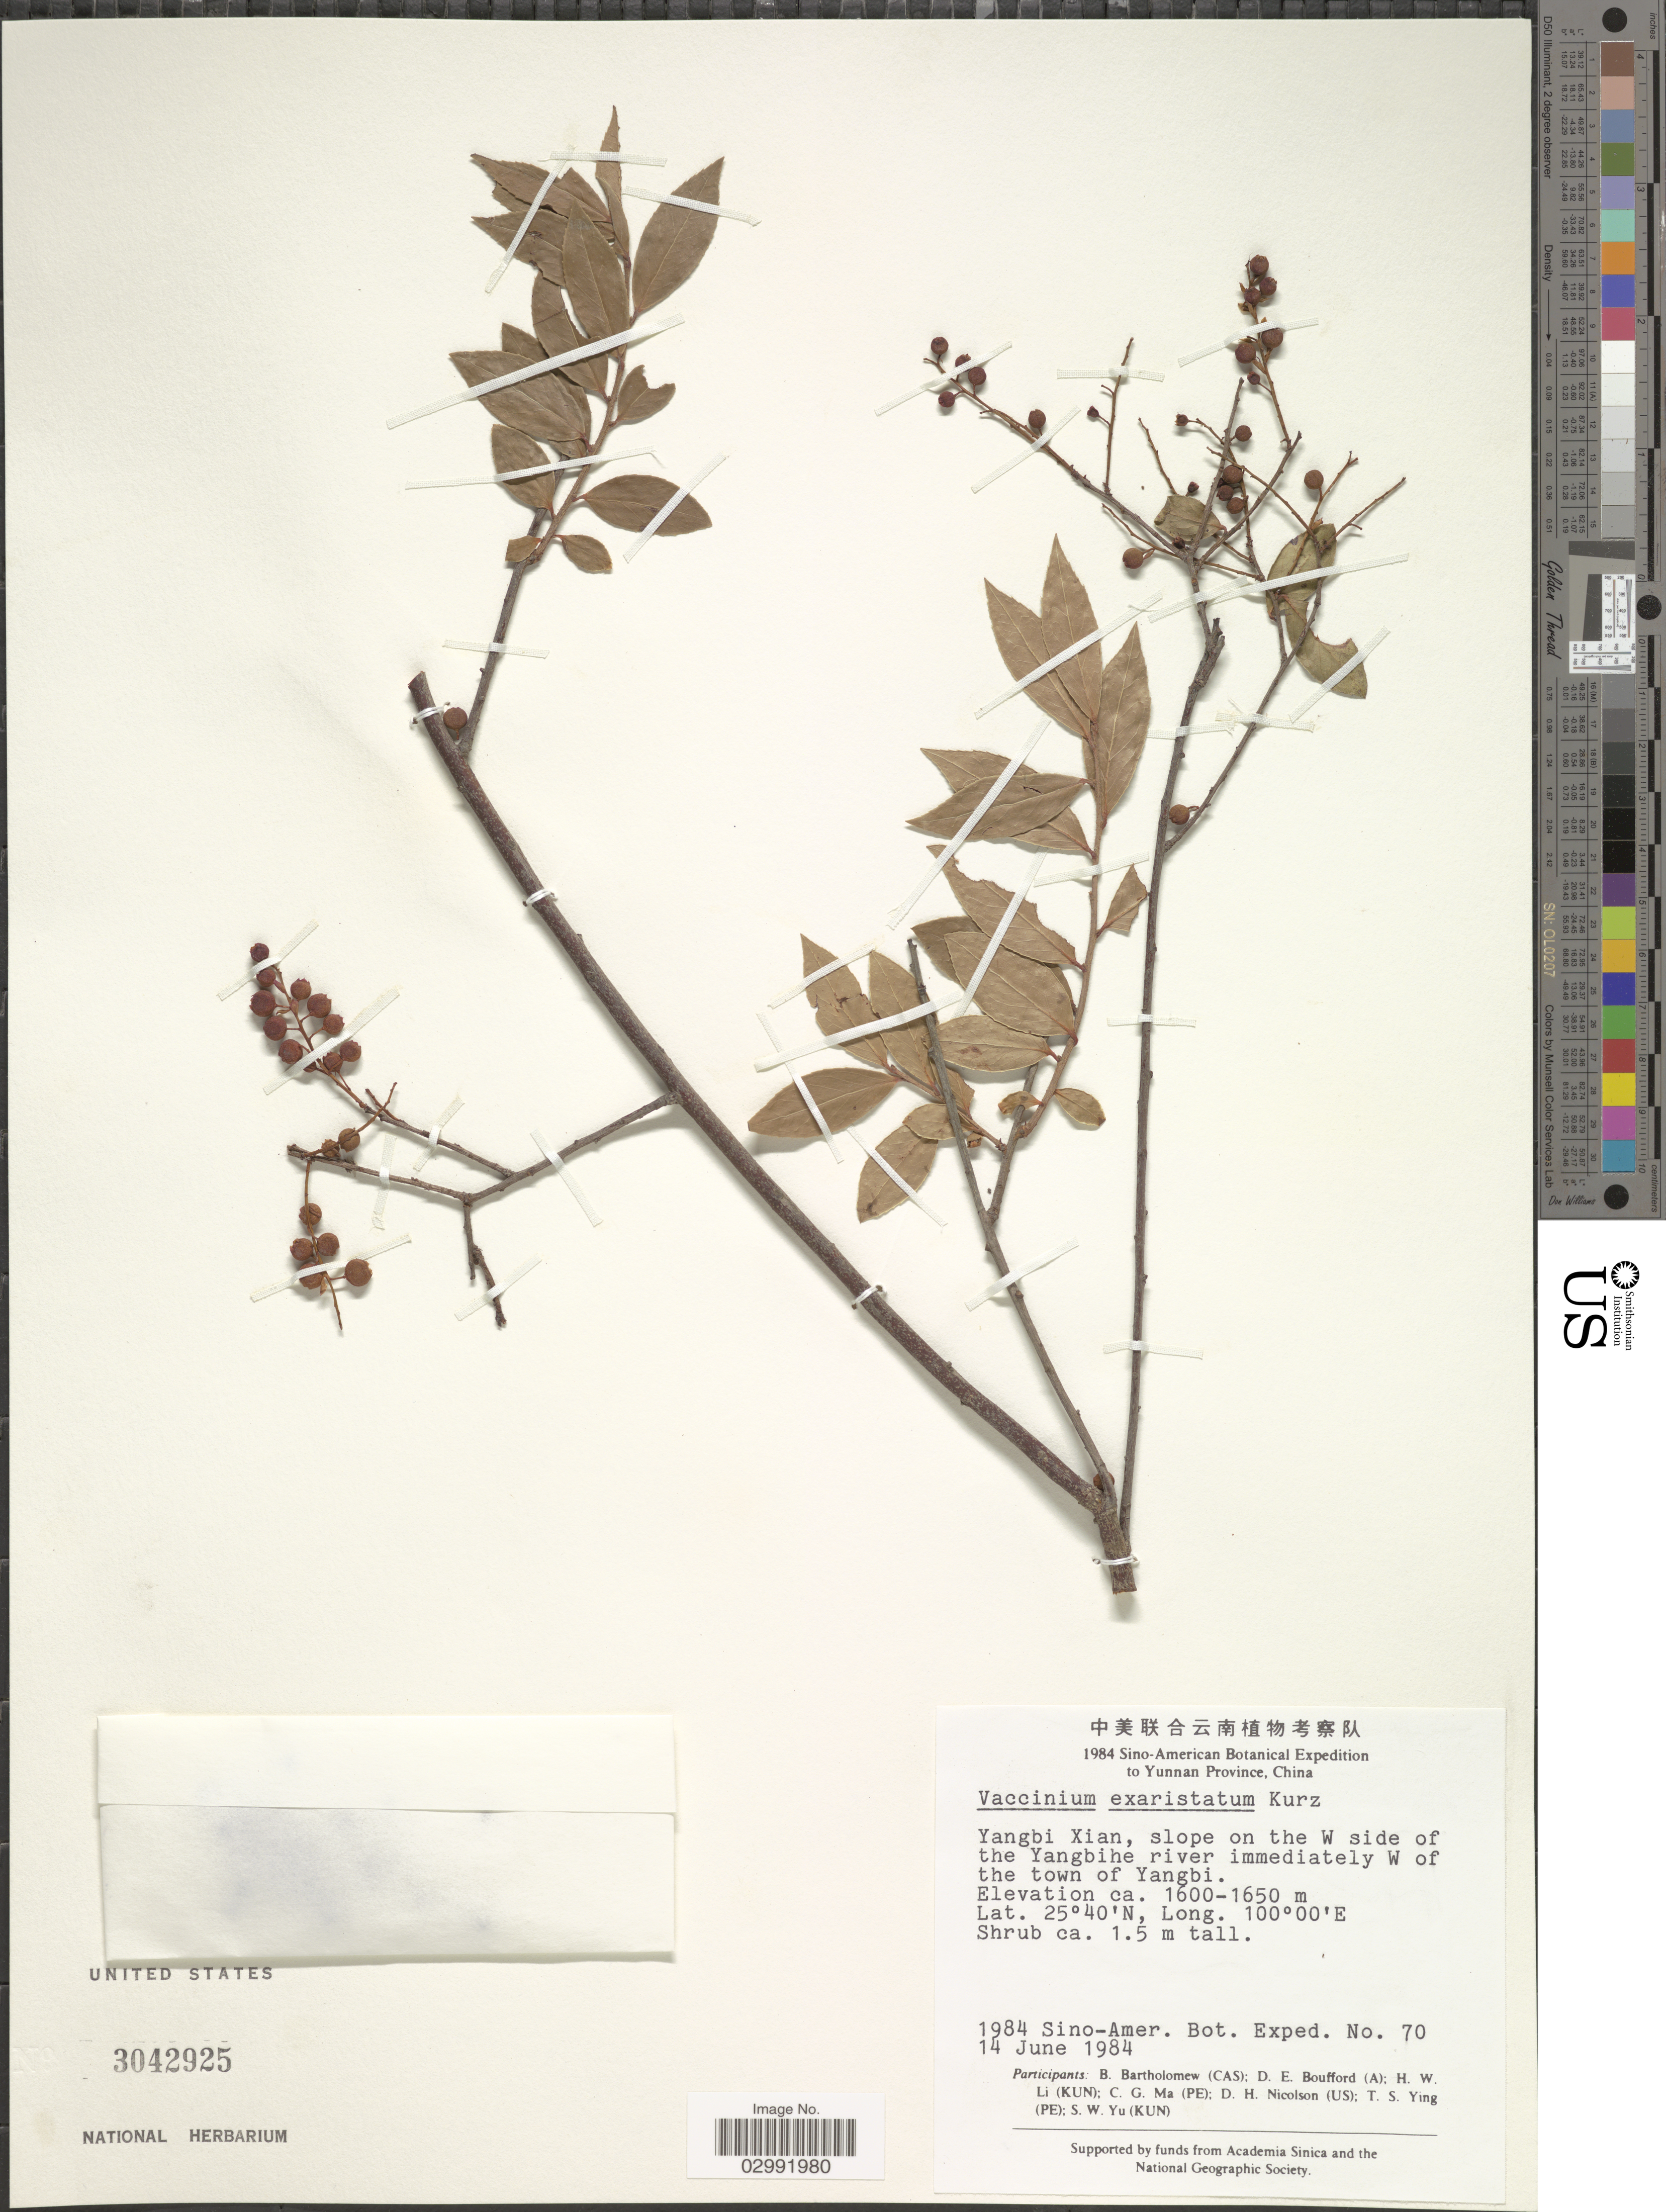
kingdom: Plantae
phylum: Tracheophyta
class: Magnoliopsida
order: Ericales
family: Ericaceae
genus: Vaccinium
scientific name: Vaccinium exaristatum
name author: Kurz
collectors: Sino-Amer. Bot. Exped. 1984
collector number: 70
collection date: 1984-06-14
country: China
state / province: Yunnan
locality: Yangbi Xian, slope on the W side of the Yangbihe river immediately W of the town of Yangbi.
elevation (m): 1600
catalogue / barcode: US 3042925